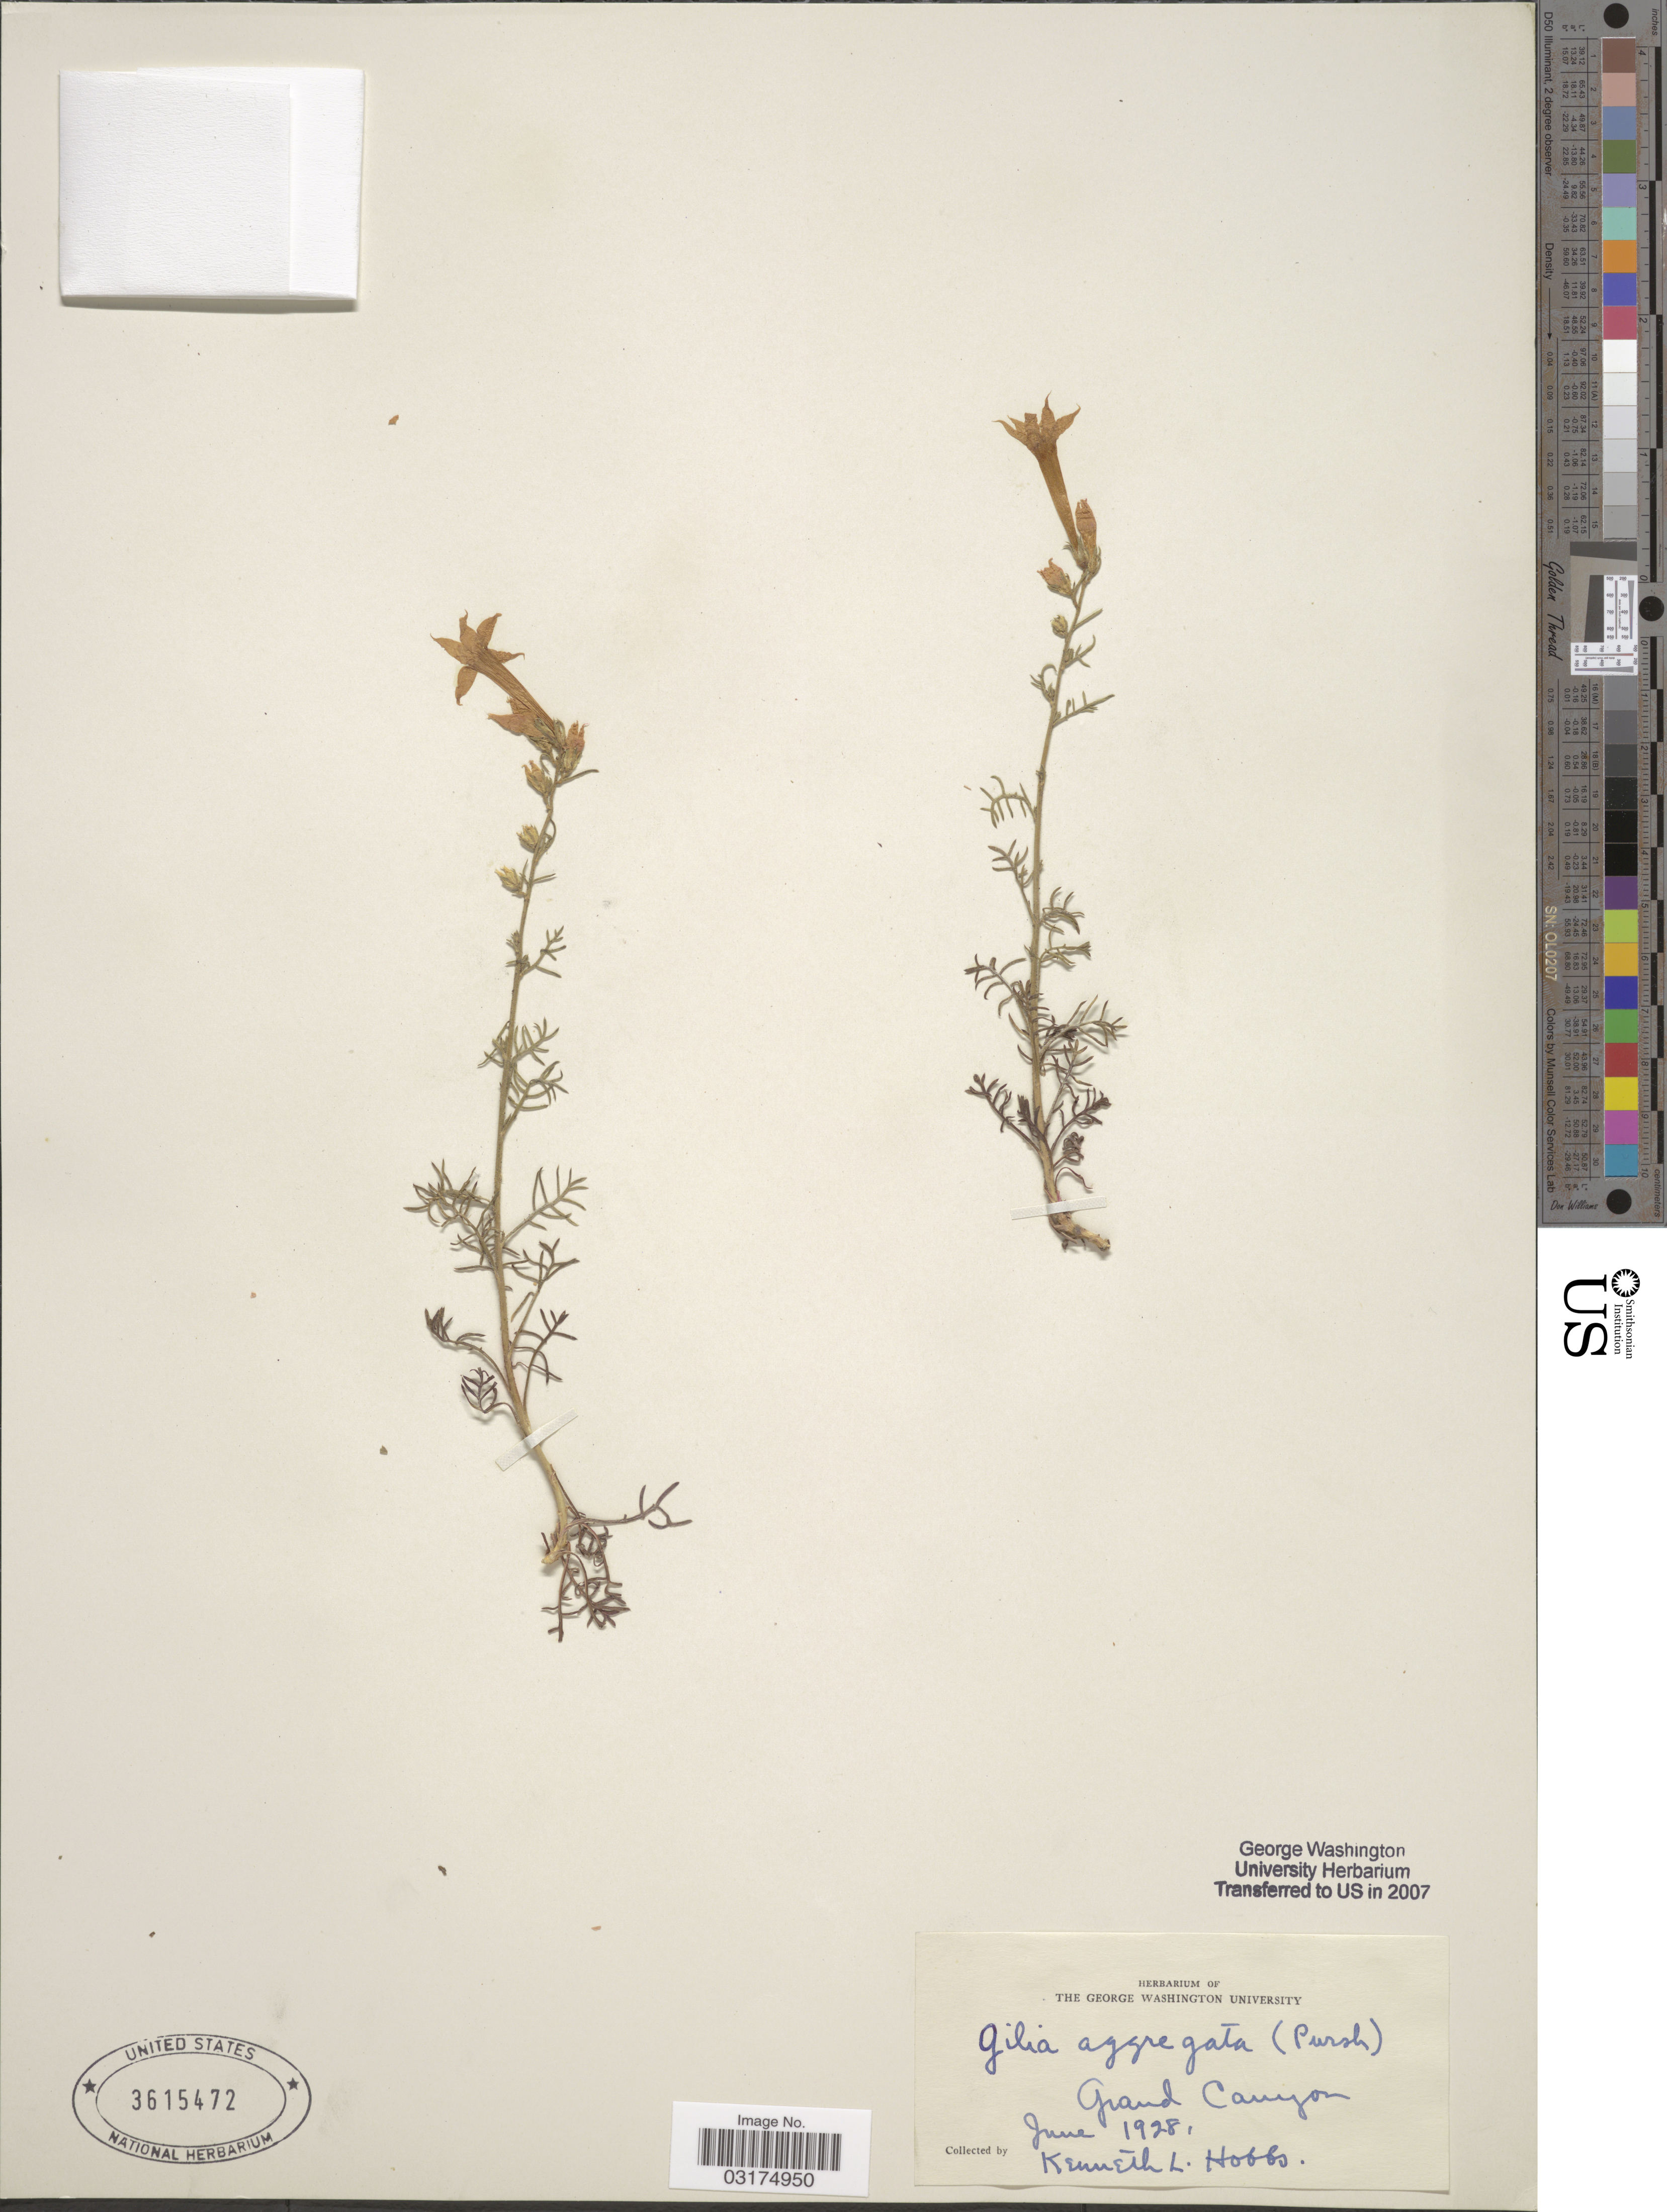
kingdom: Plantae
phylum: Tracheophyta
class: Magnoliopsida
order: Ericales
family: Polemoniaceae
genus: Ipomopsis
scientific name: Ipomopsis aggregata subsp. formosissima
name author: (Greene) Wherry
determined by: Strong, Mark T., (BOT), Smithsonian Institution - National Museum of Natural History (UNITED STATES)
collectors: K. Hobbs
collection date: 1928-06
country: United States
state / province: Arizona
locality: Grand Canyon.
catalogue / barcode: US 3615472